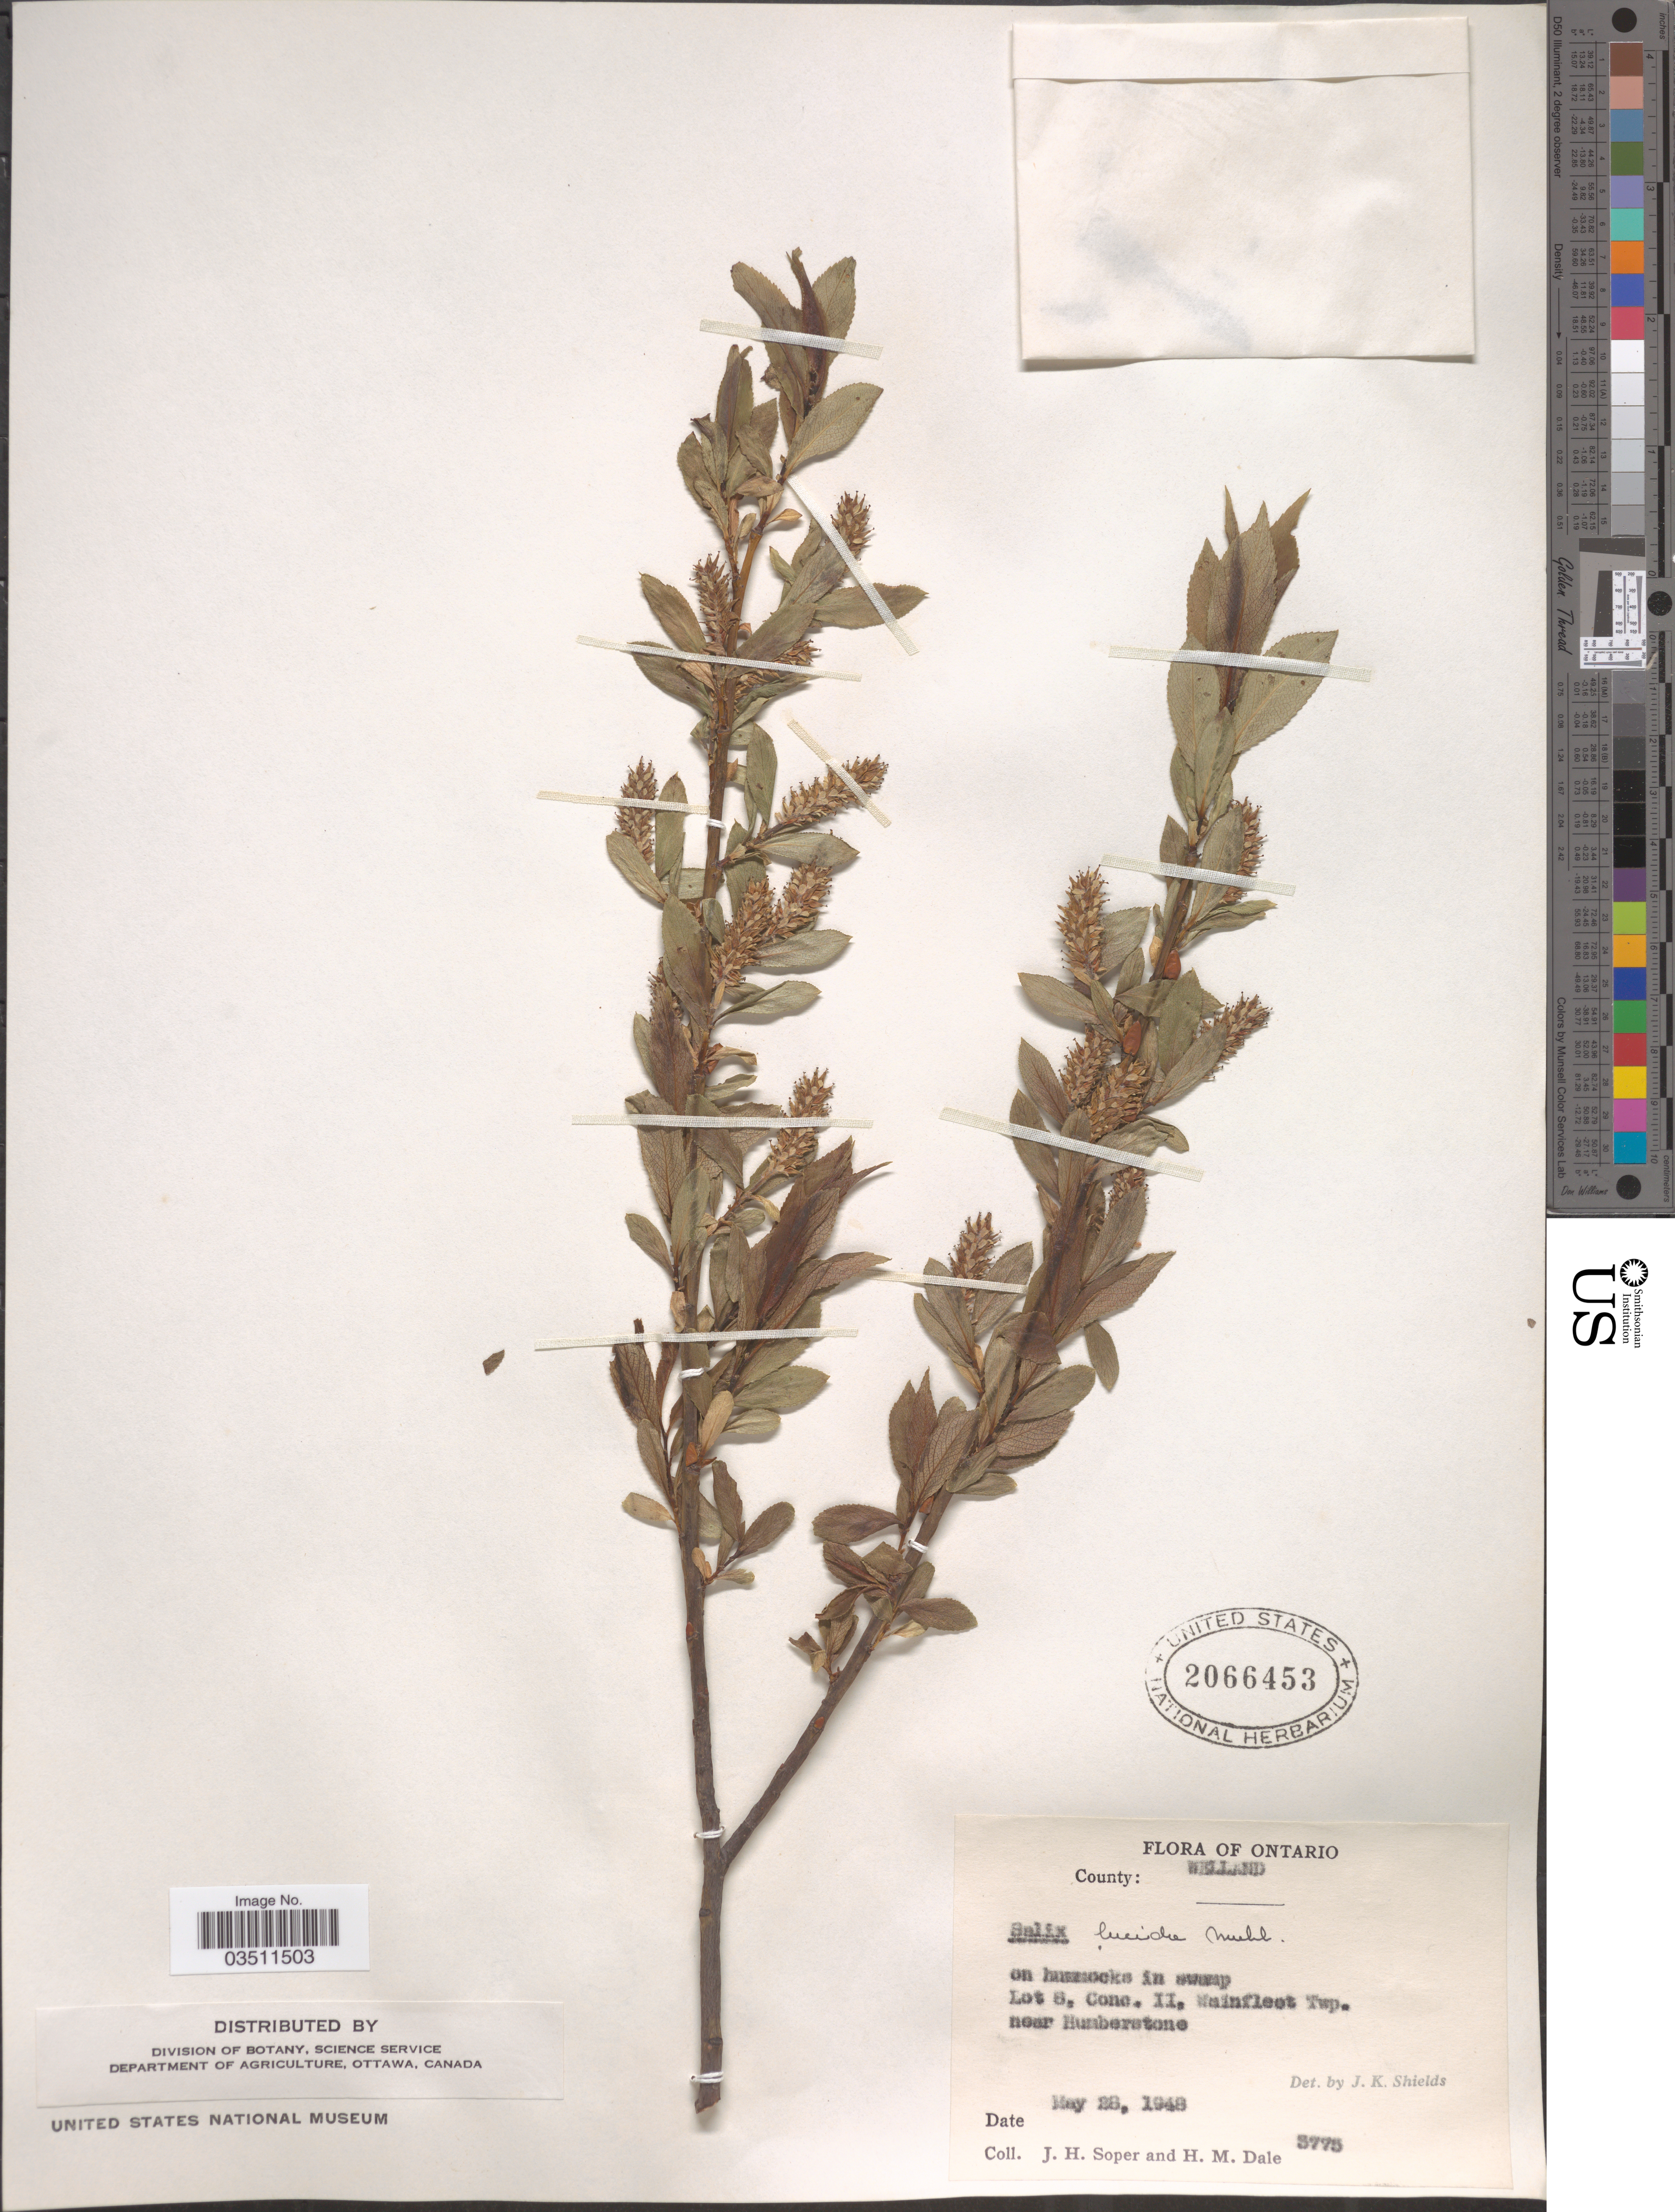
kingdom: Plantae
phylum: Tracheophyta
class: Magnoliopsida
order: Malpighiales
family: Salicaceae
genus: Salix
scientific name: Salix lucida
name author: Muhl.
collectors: J. H. Soper & H. M. Dale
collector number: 3775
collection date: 1948-05-28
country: Canada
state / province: Ontario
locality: County: Welland. On hummocks in swamp Lot 8, Conc. II, Wainfleet Twp. near Humberstone.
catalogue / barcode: US 2066453